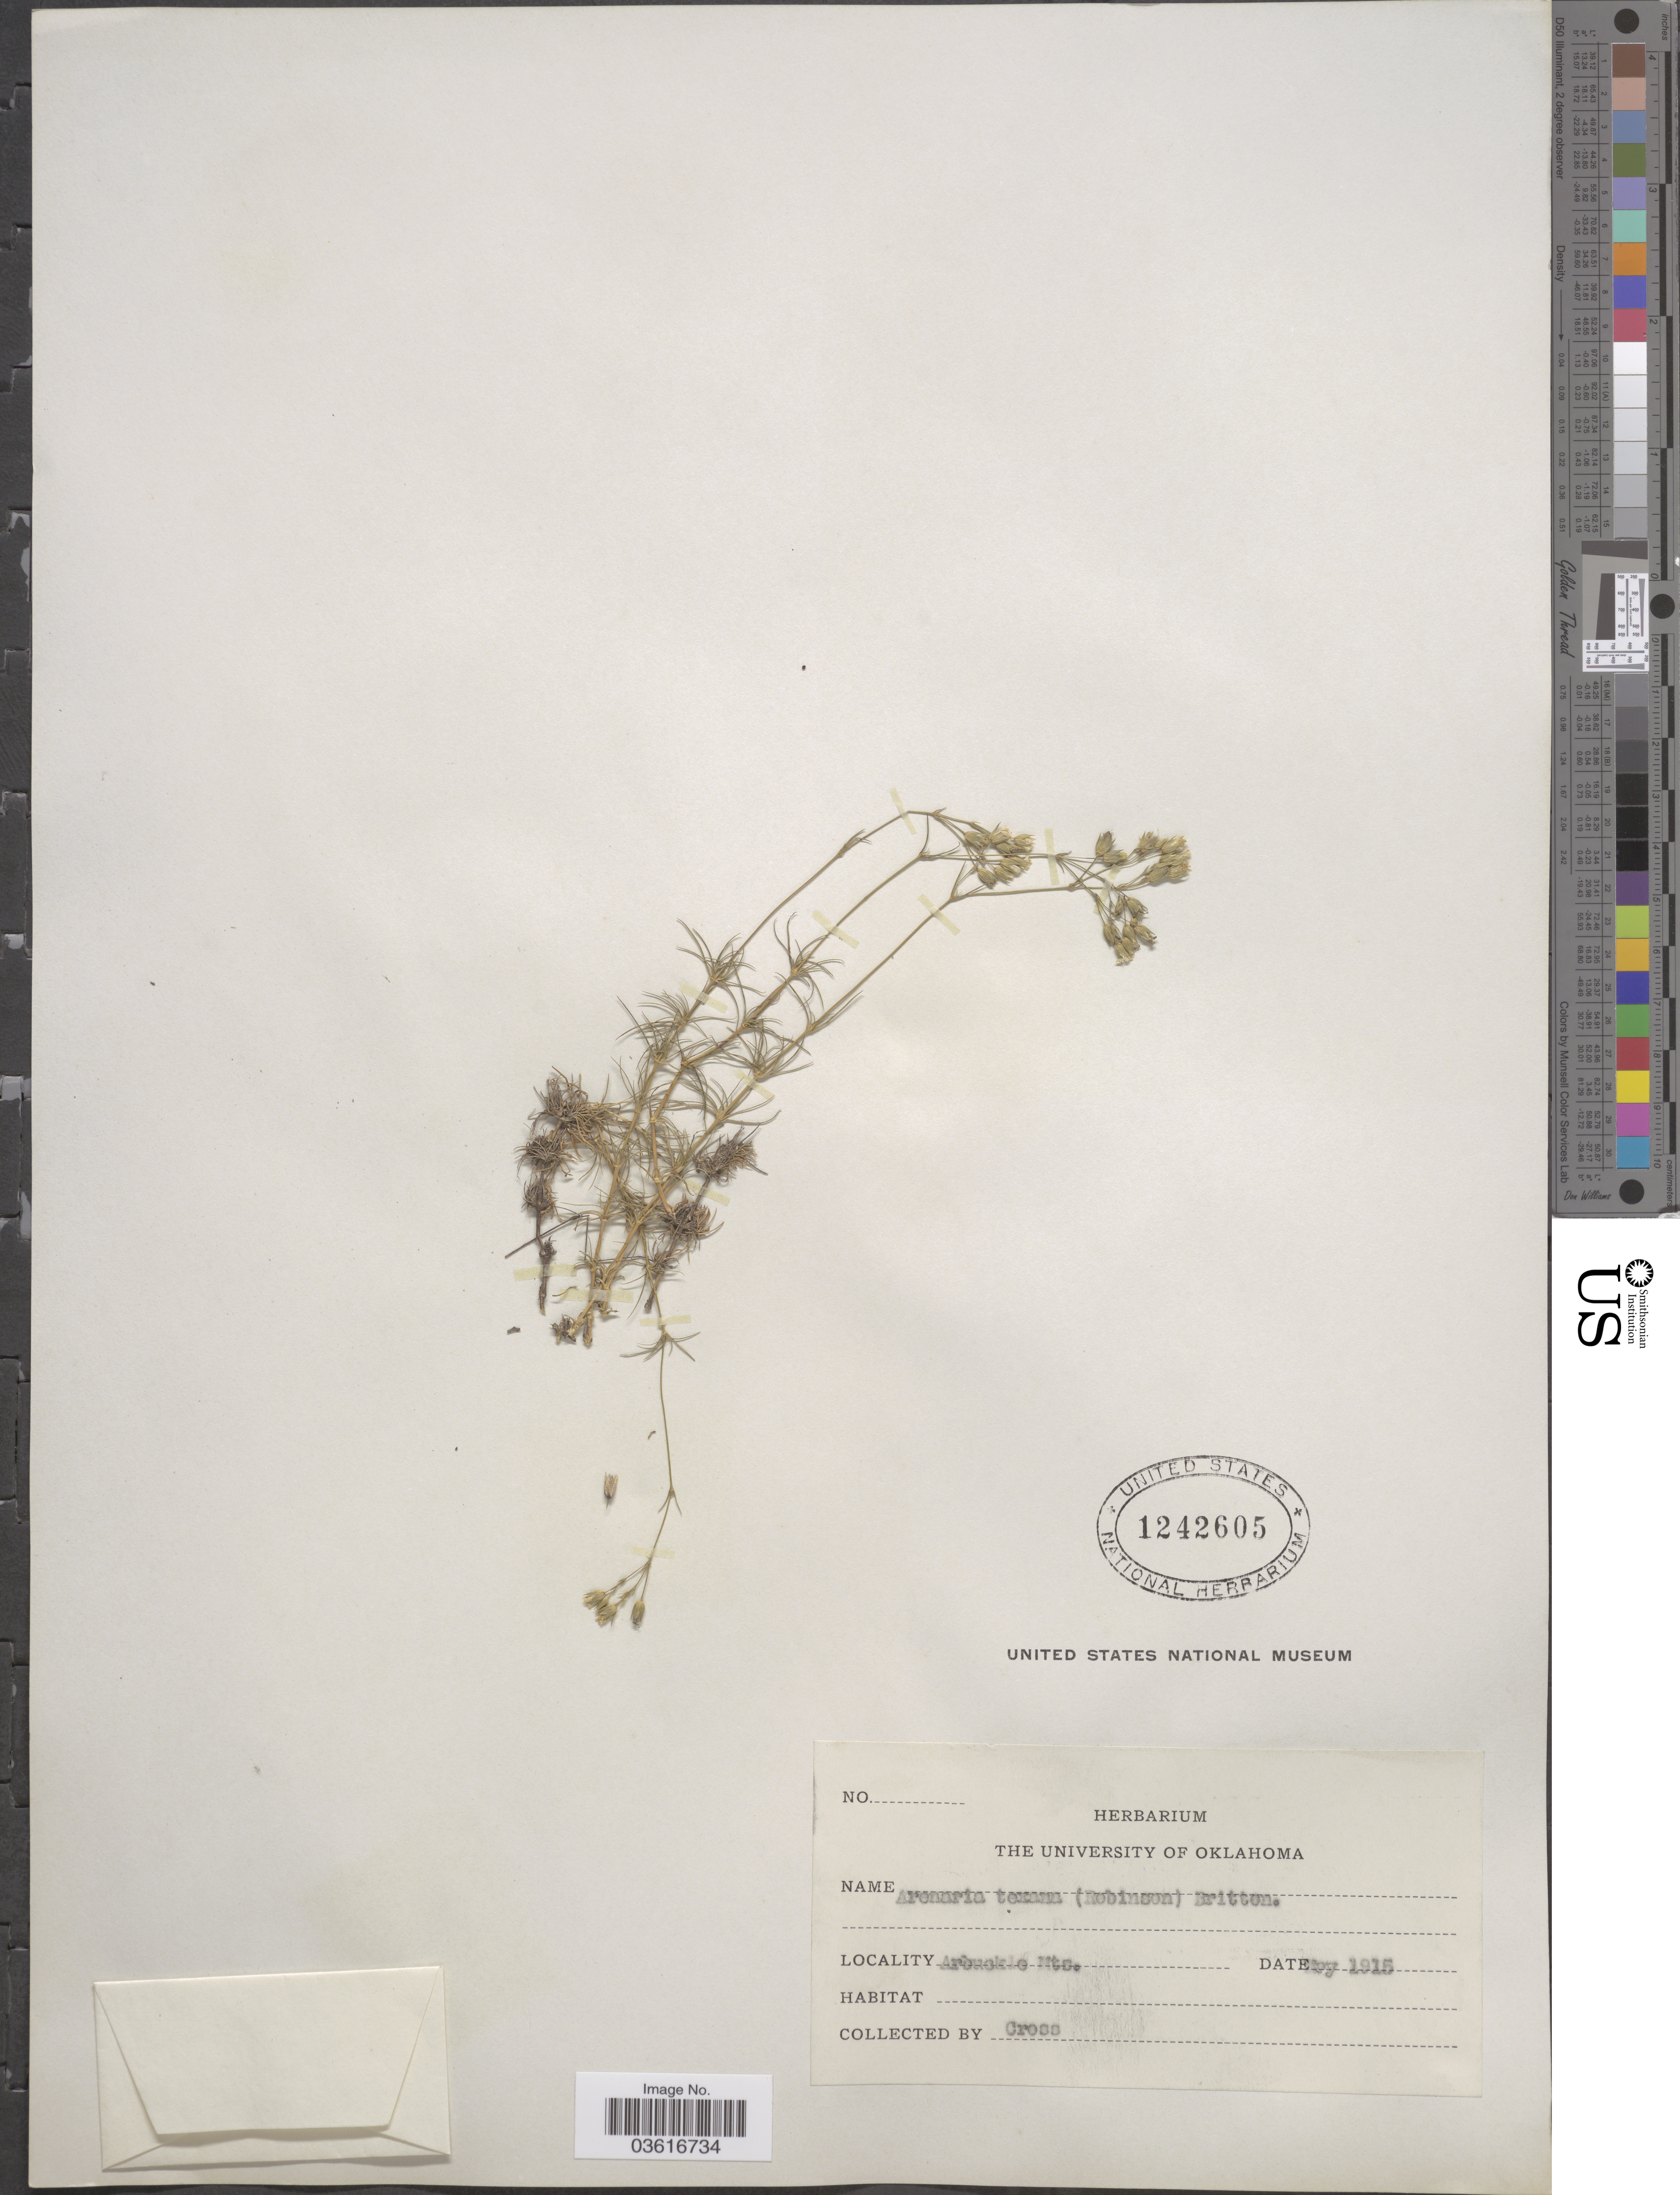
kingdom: Plantae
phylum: Tracheophyta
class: Magnoliopsida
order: Caryophyllales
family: Caryophyllaceae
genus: Minuartia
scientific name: Minuartia stricta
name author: (Sw.) Hiern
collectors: Cross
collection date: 1915-05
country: United States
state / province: Oklahoma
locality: Arbuckle Mts.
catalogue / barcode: US 1242605